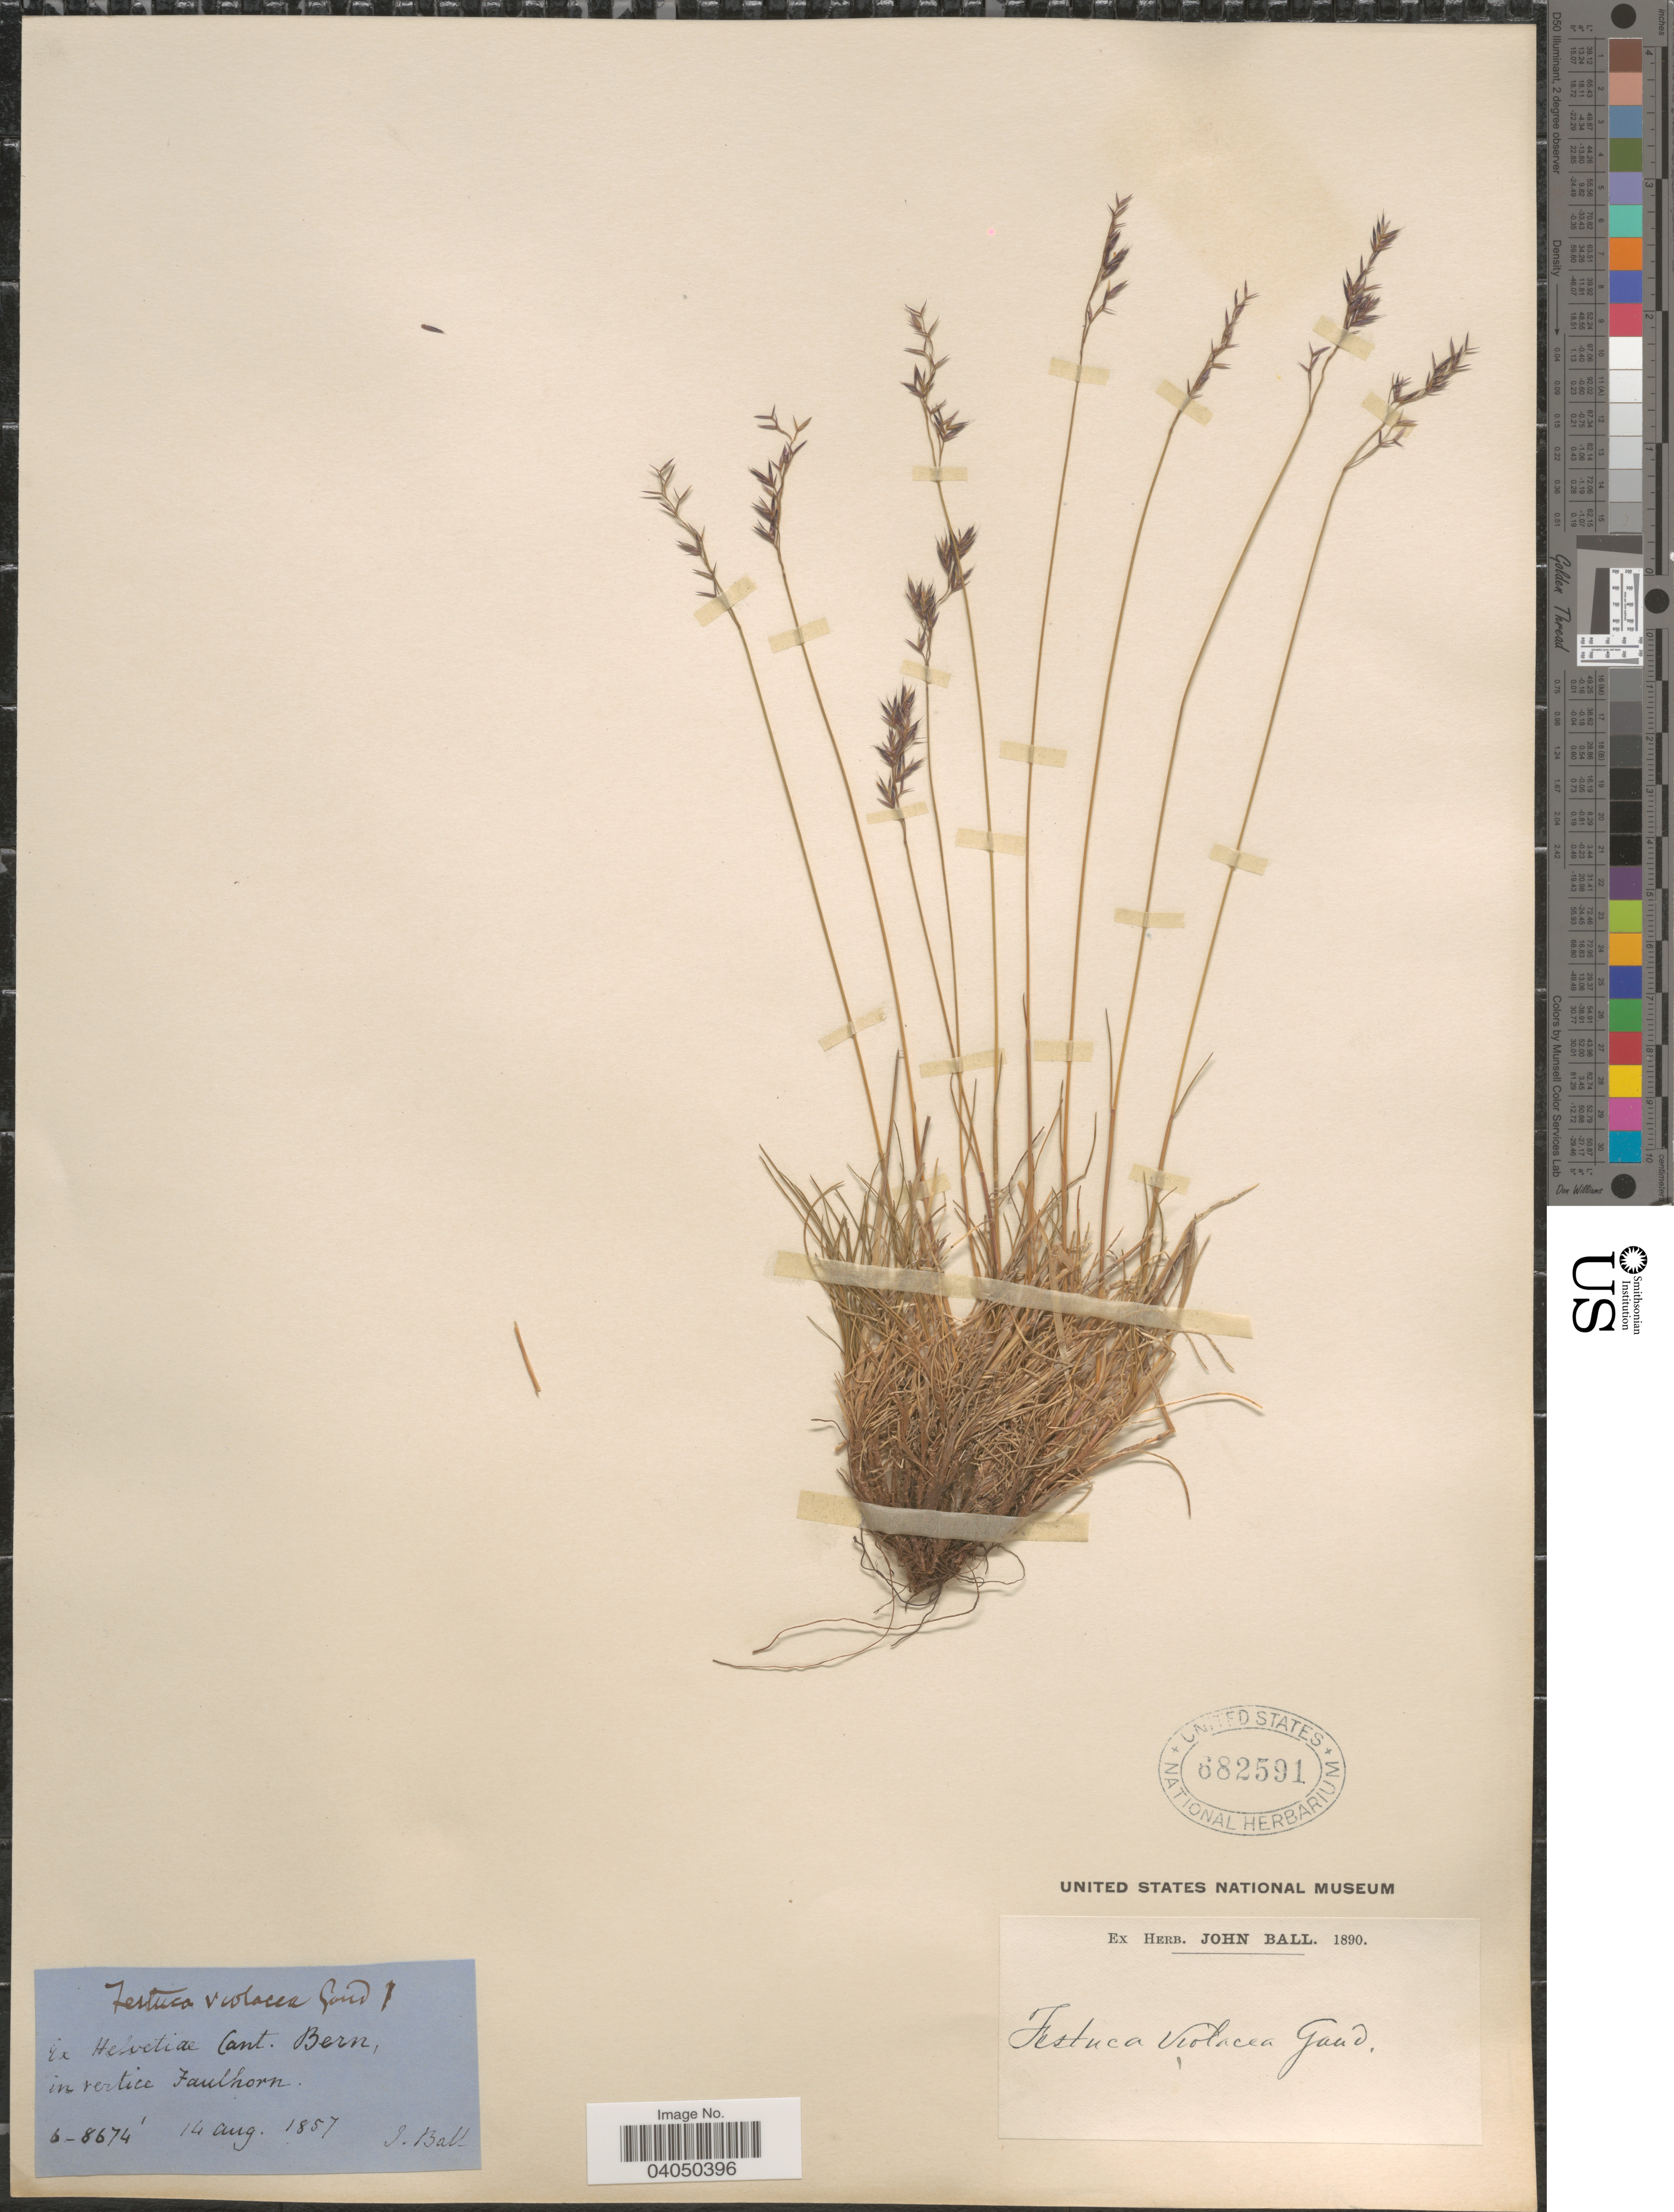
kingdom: Plantae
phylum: Tracheophyta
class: Liliopsida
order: Poales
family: Poaceae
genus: Festuca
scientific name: Festuca violacea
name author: Gaudin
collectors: J. Ball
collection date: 1857-08-14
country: Switzerland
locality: Ex Helvetiæ Cant. Bern, in vertice Faulhorn.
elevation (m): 1829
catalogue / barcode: US 682591